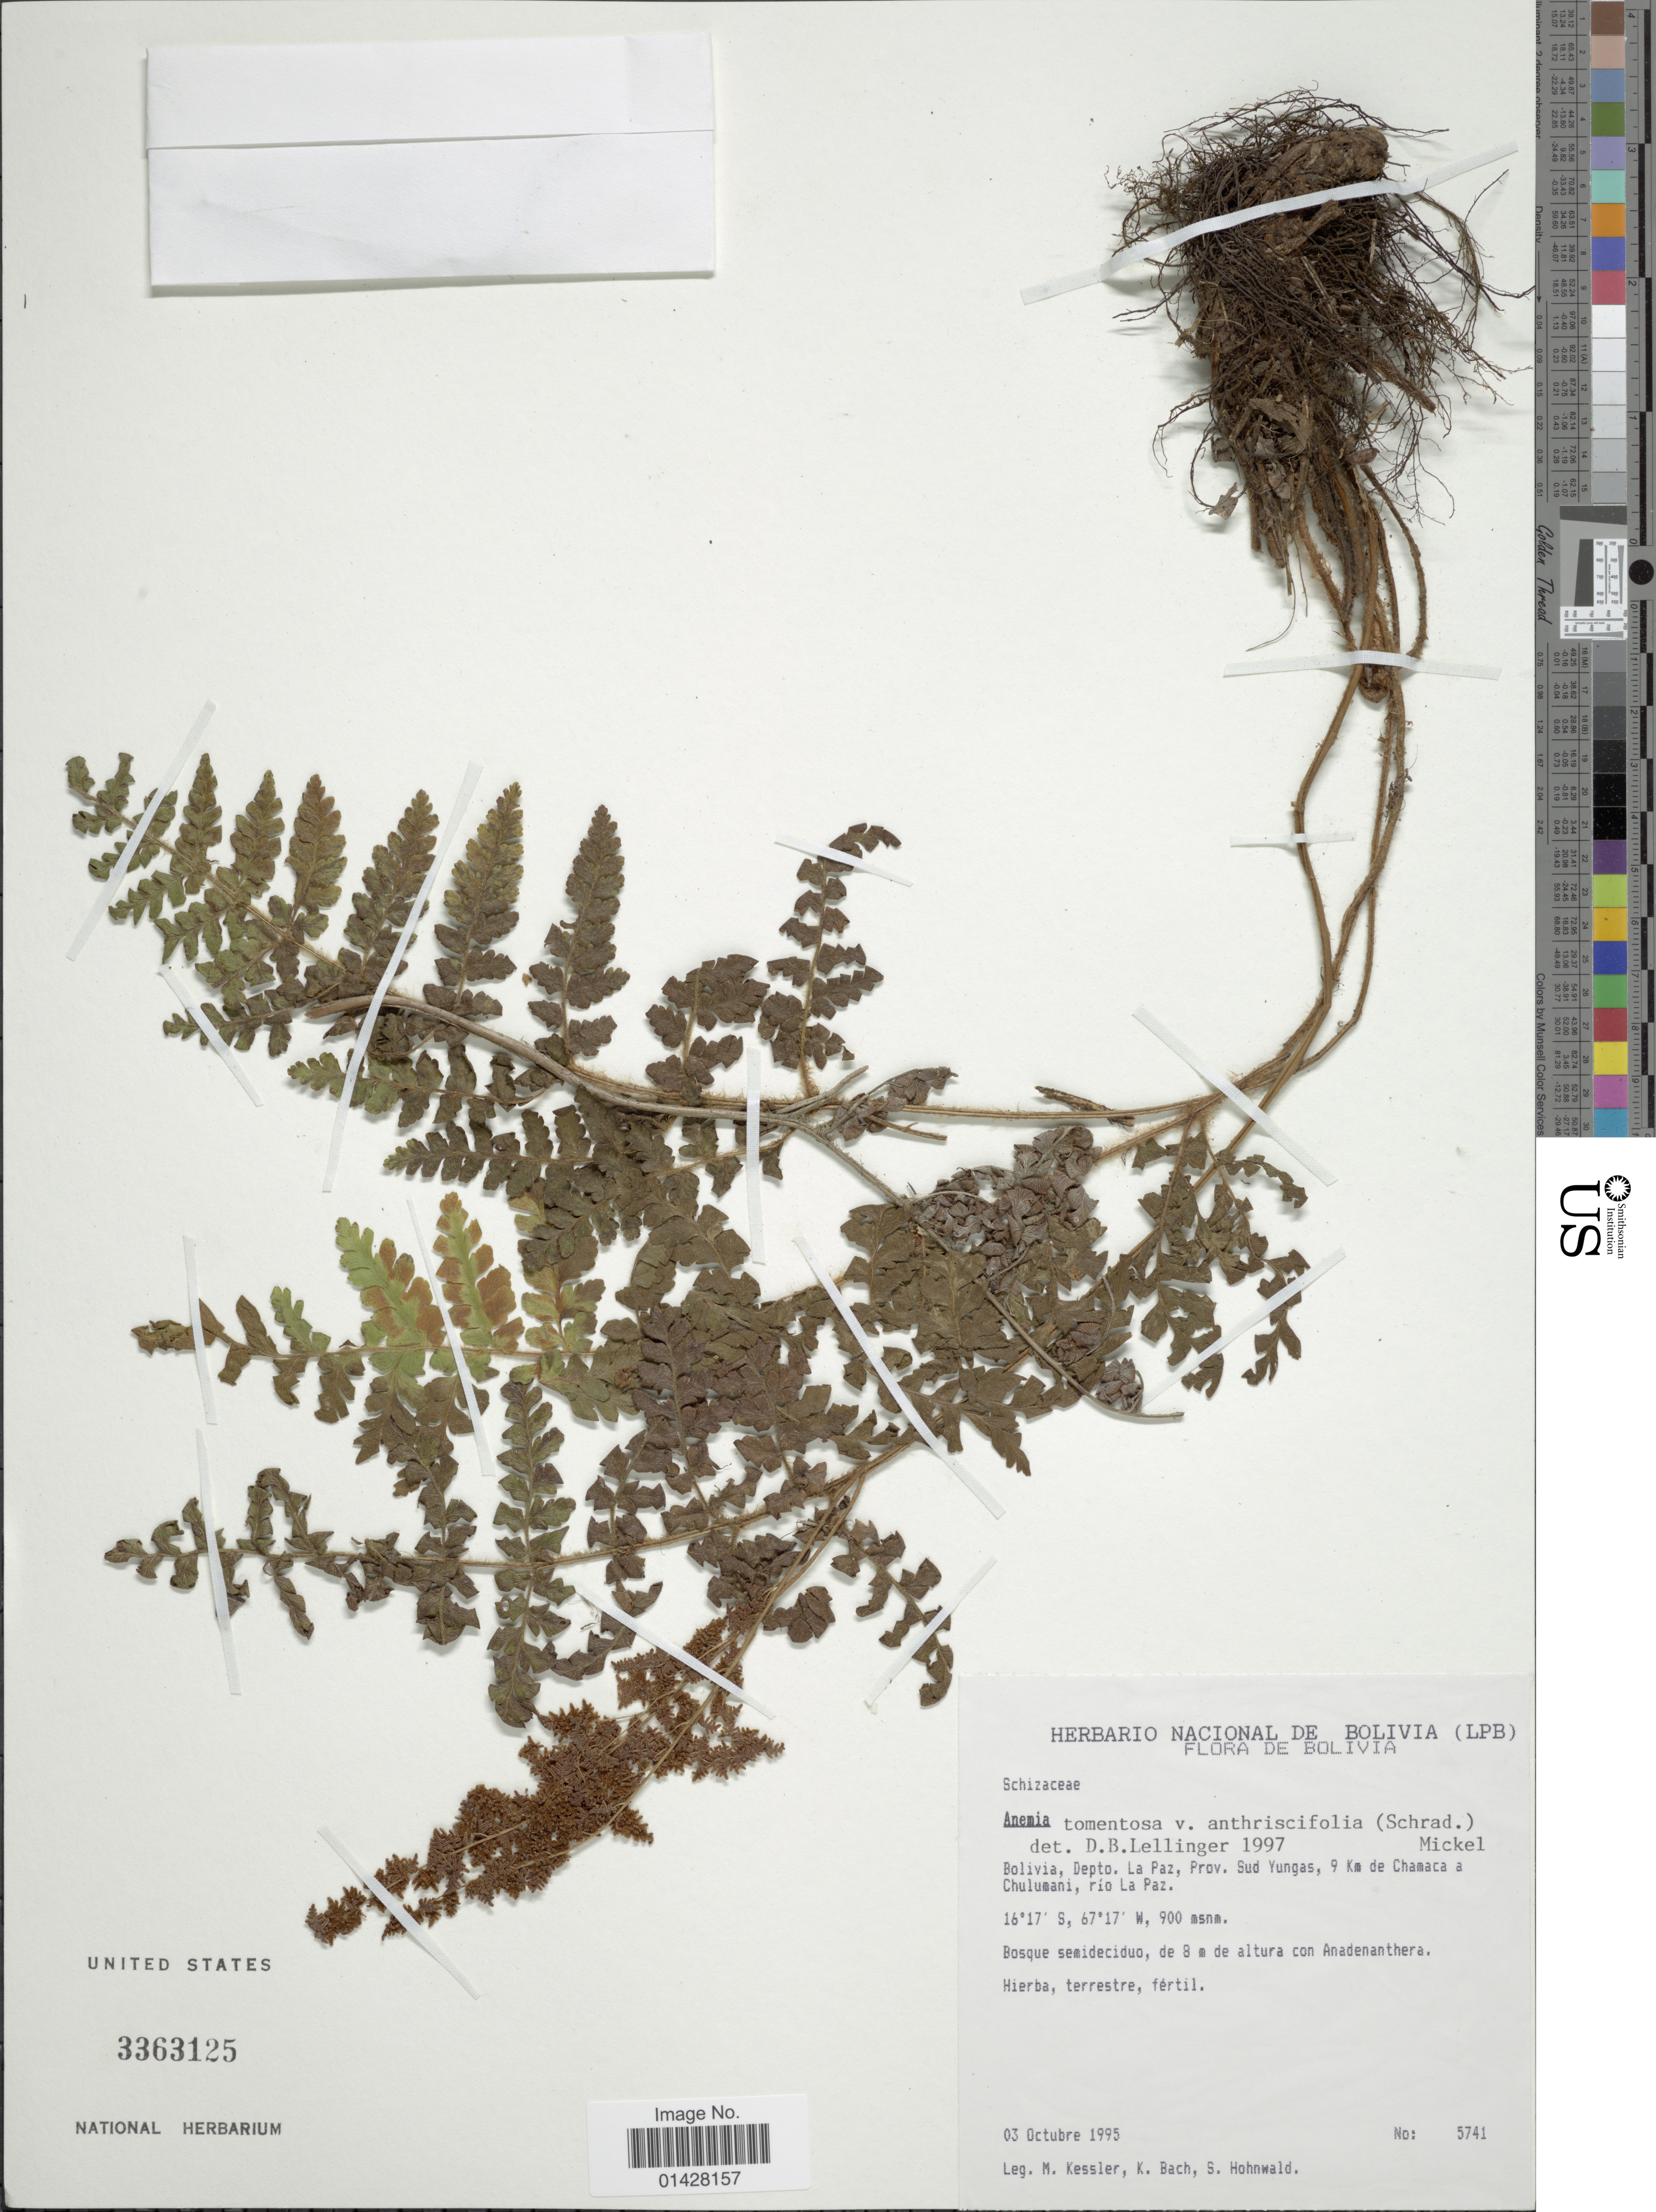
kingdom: Plantae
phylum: Tracheophyta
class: Polypodiopsida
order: Schizaeales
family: Anemiaceae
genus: Anemia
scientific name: Anemia tomentosa var. anthriscifolia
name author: (Schrad.) Mickel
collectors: M. Kessler, K. Bach & S. Hohnwald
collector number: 5714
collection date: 1995-10-03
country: Bolivia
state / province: La Paz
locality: Bolivia, Depto. La Paz, Prov. Sud Yungas, 9 Km de Chamaca a Chulumani, río La Paz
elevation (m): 900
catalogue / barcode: US 3363125